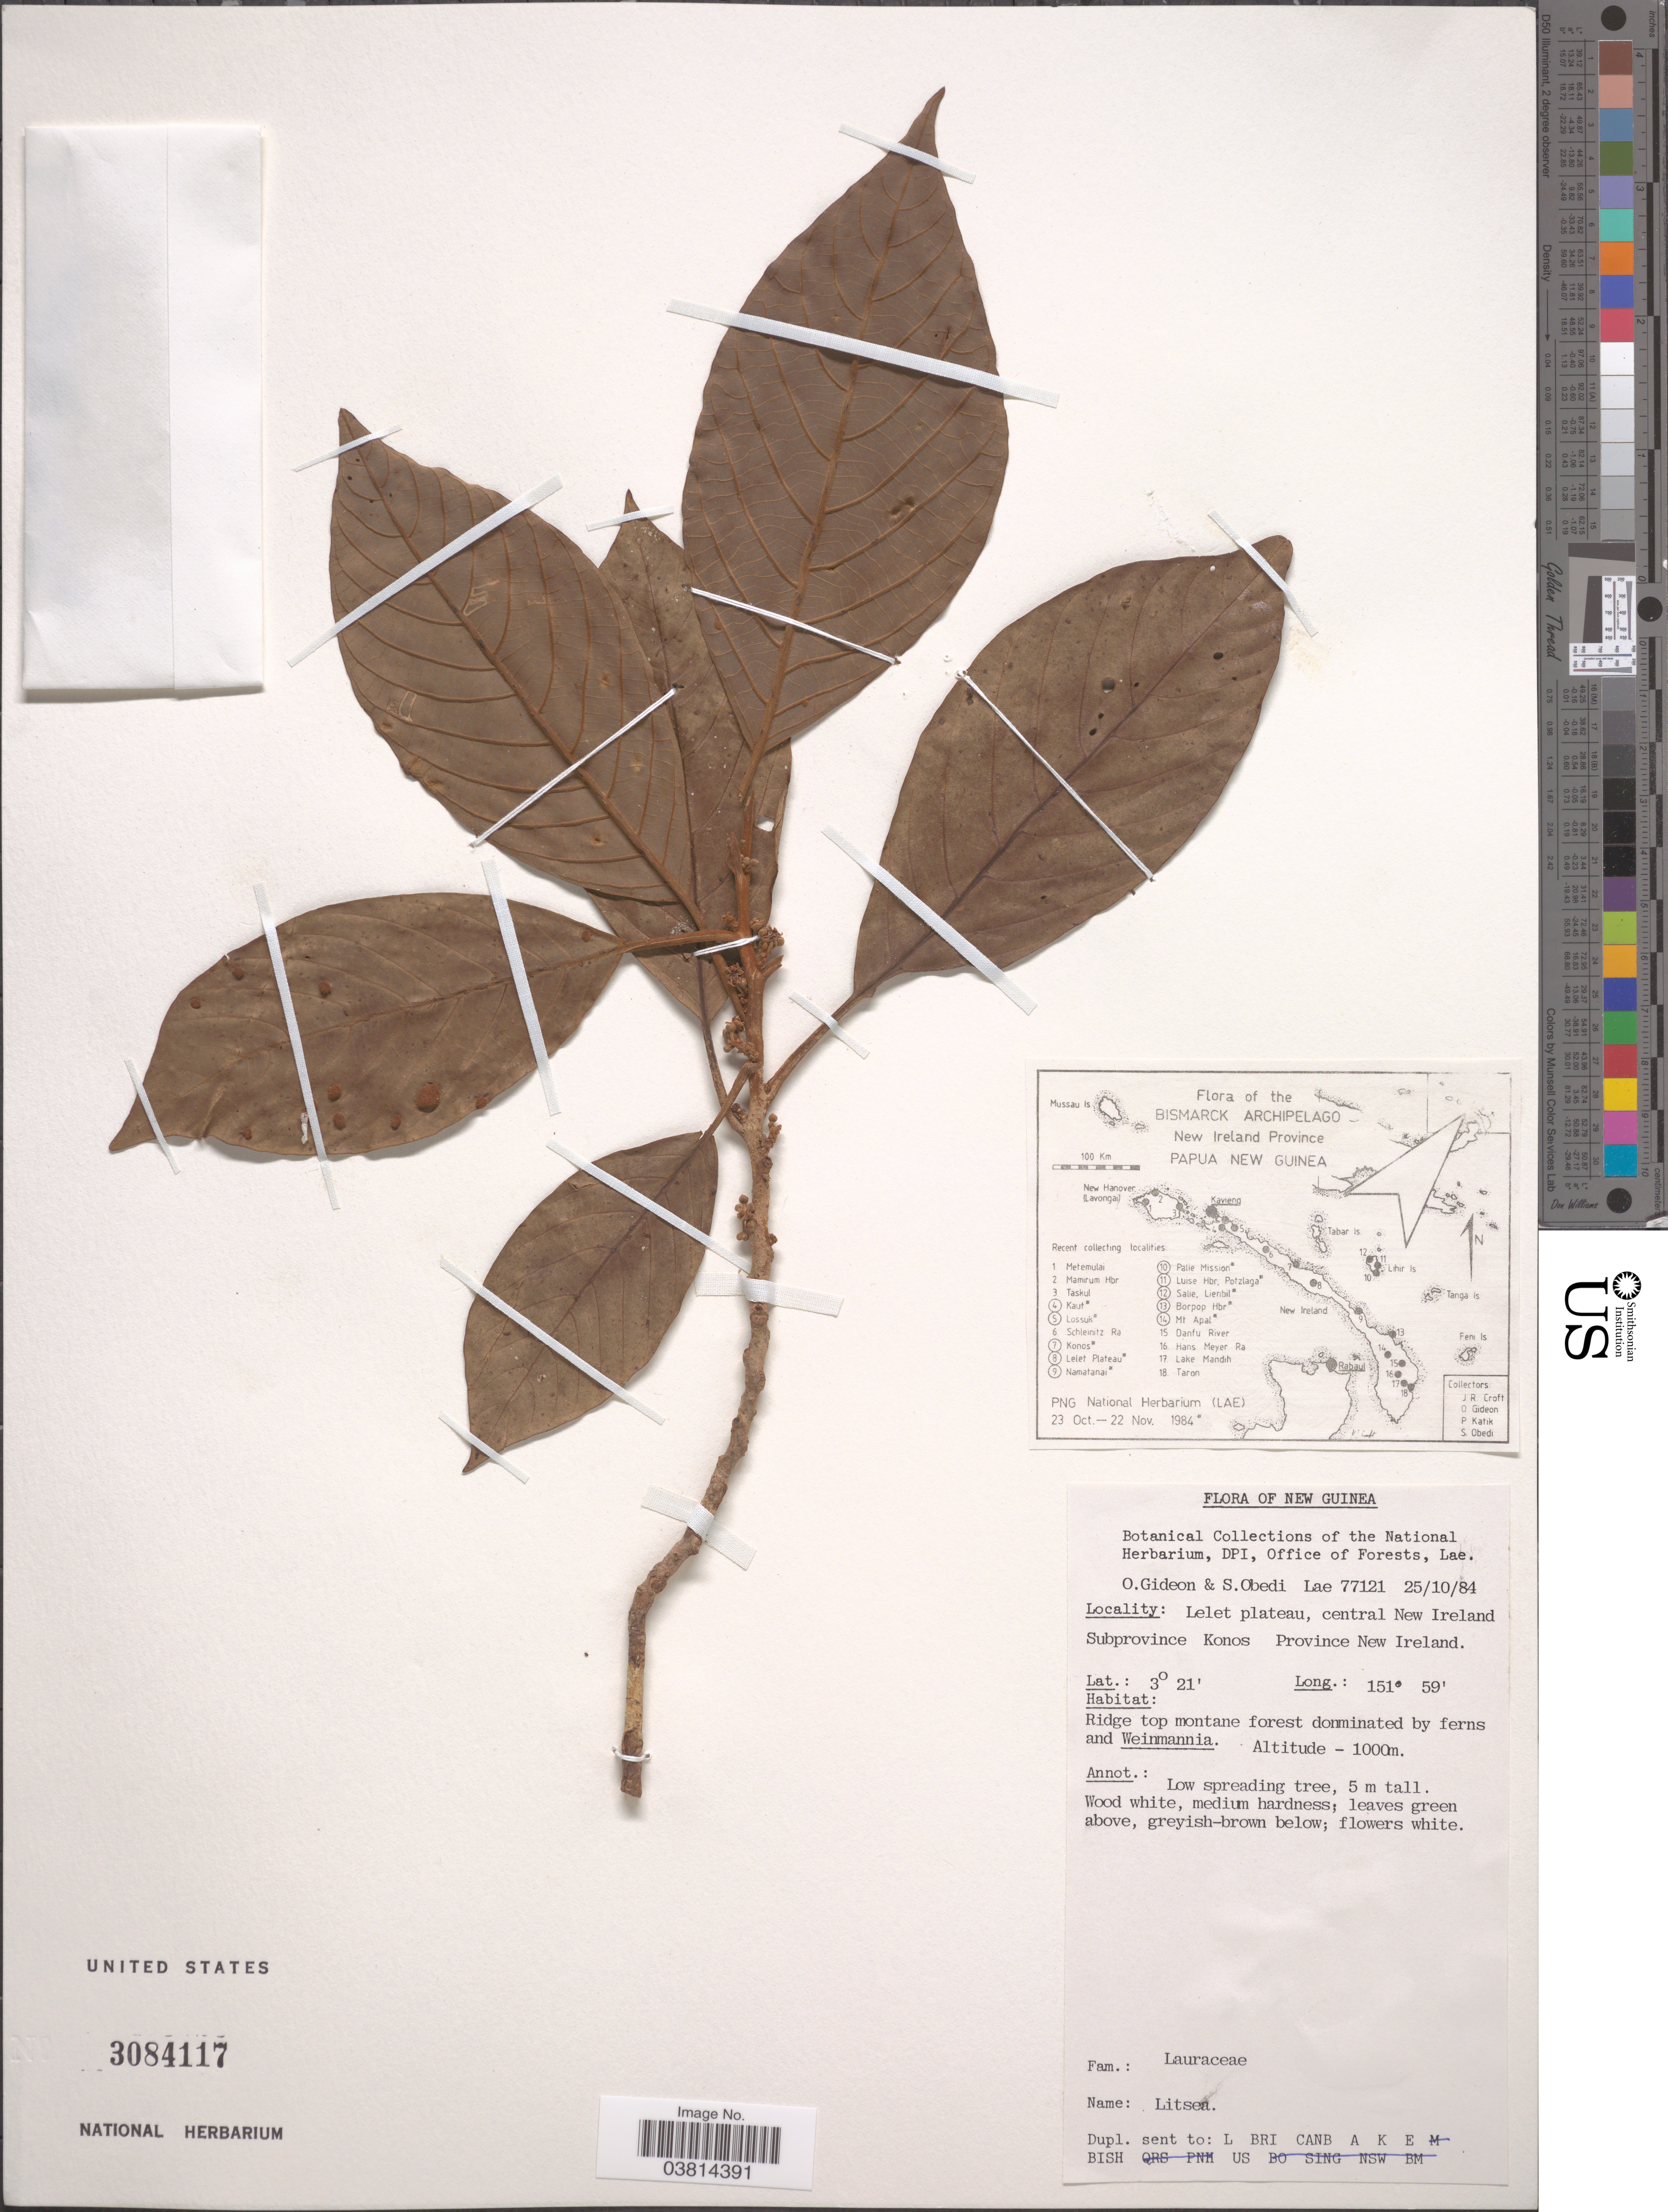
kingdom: Plantae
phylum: Tracheophyta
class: Magnoliopsida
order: Laurales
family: Lauraceae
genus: Litsea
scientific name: Litsea sp.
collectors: O. Gideon & S. Obedi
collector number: Lae77121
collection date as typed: Transcribed d/m/y: 25/10/84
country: Papua New Guinea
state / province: New Ireland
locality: New Guinea. Lelet plateau, central New Ireland. Subprovince Konos. Province New Ireland.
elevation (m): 1000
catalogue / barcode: US 3084117